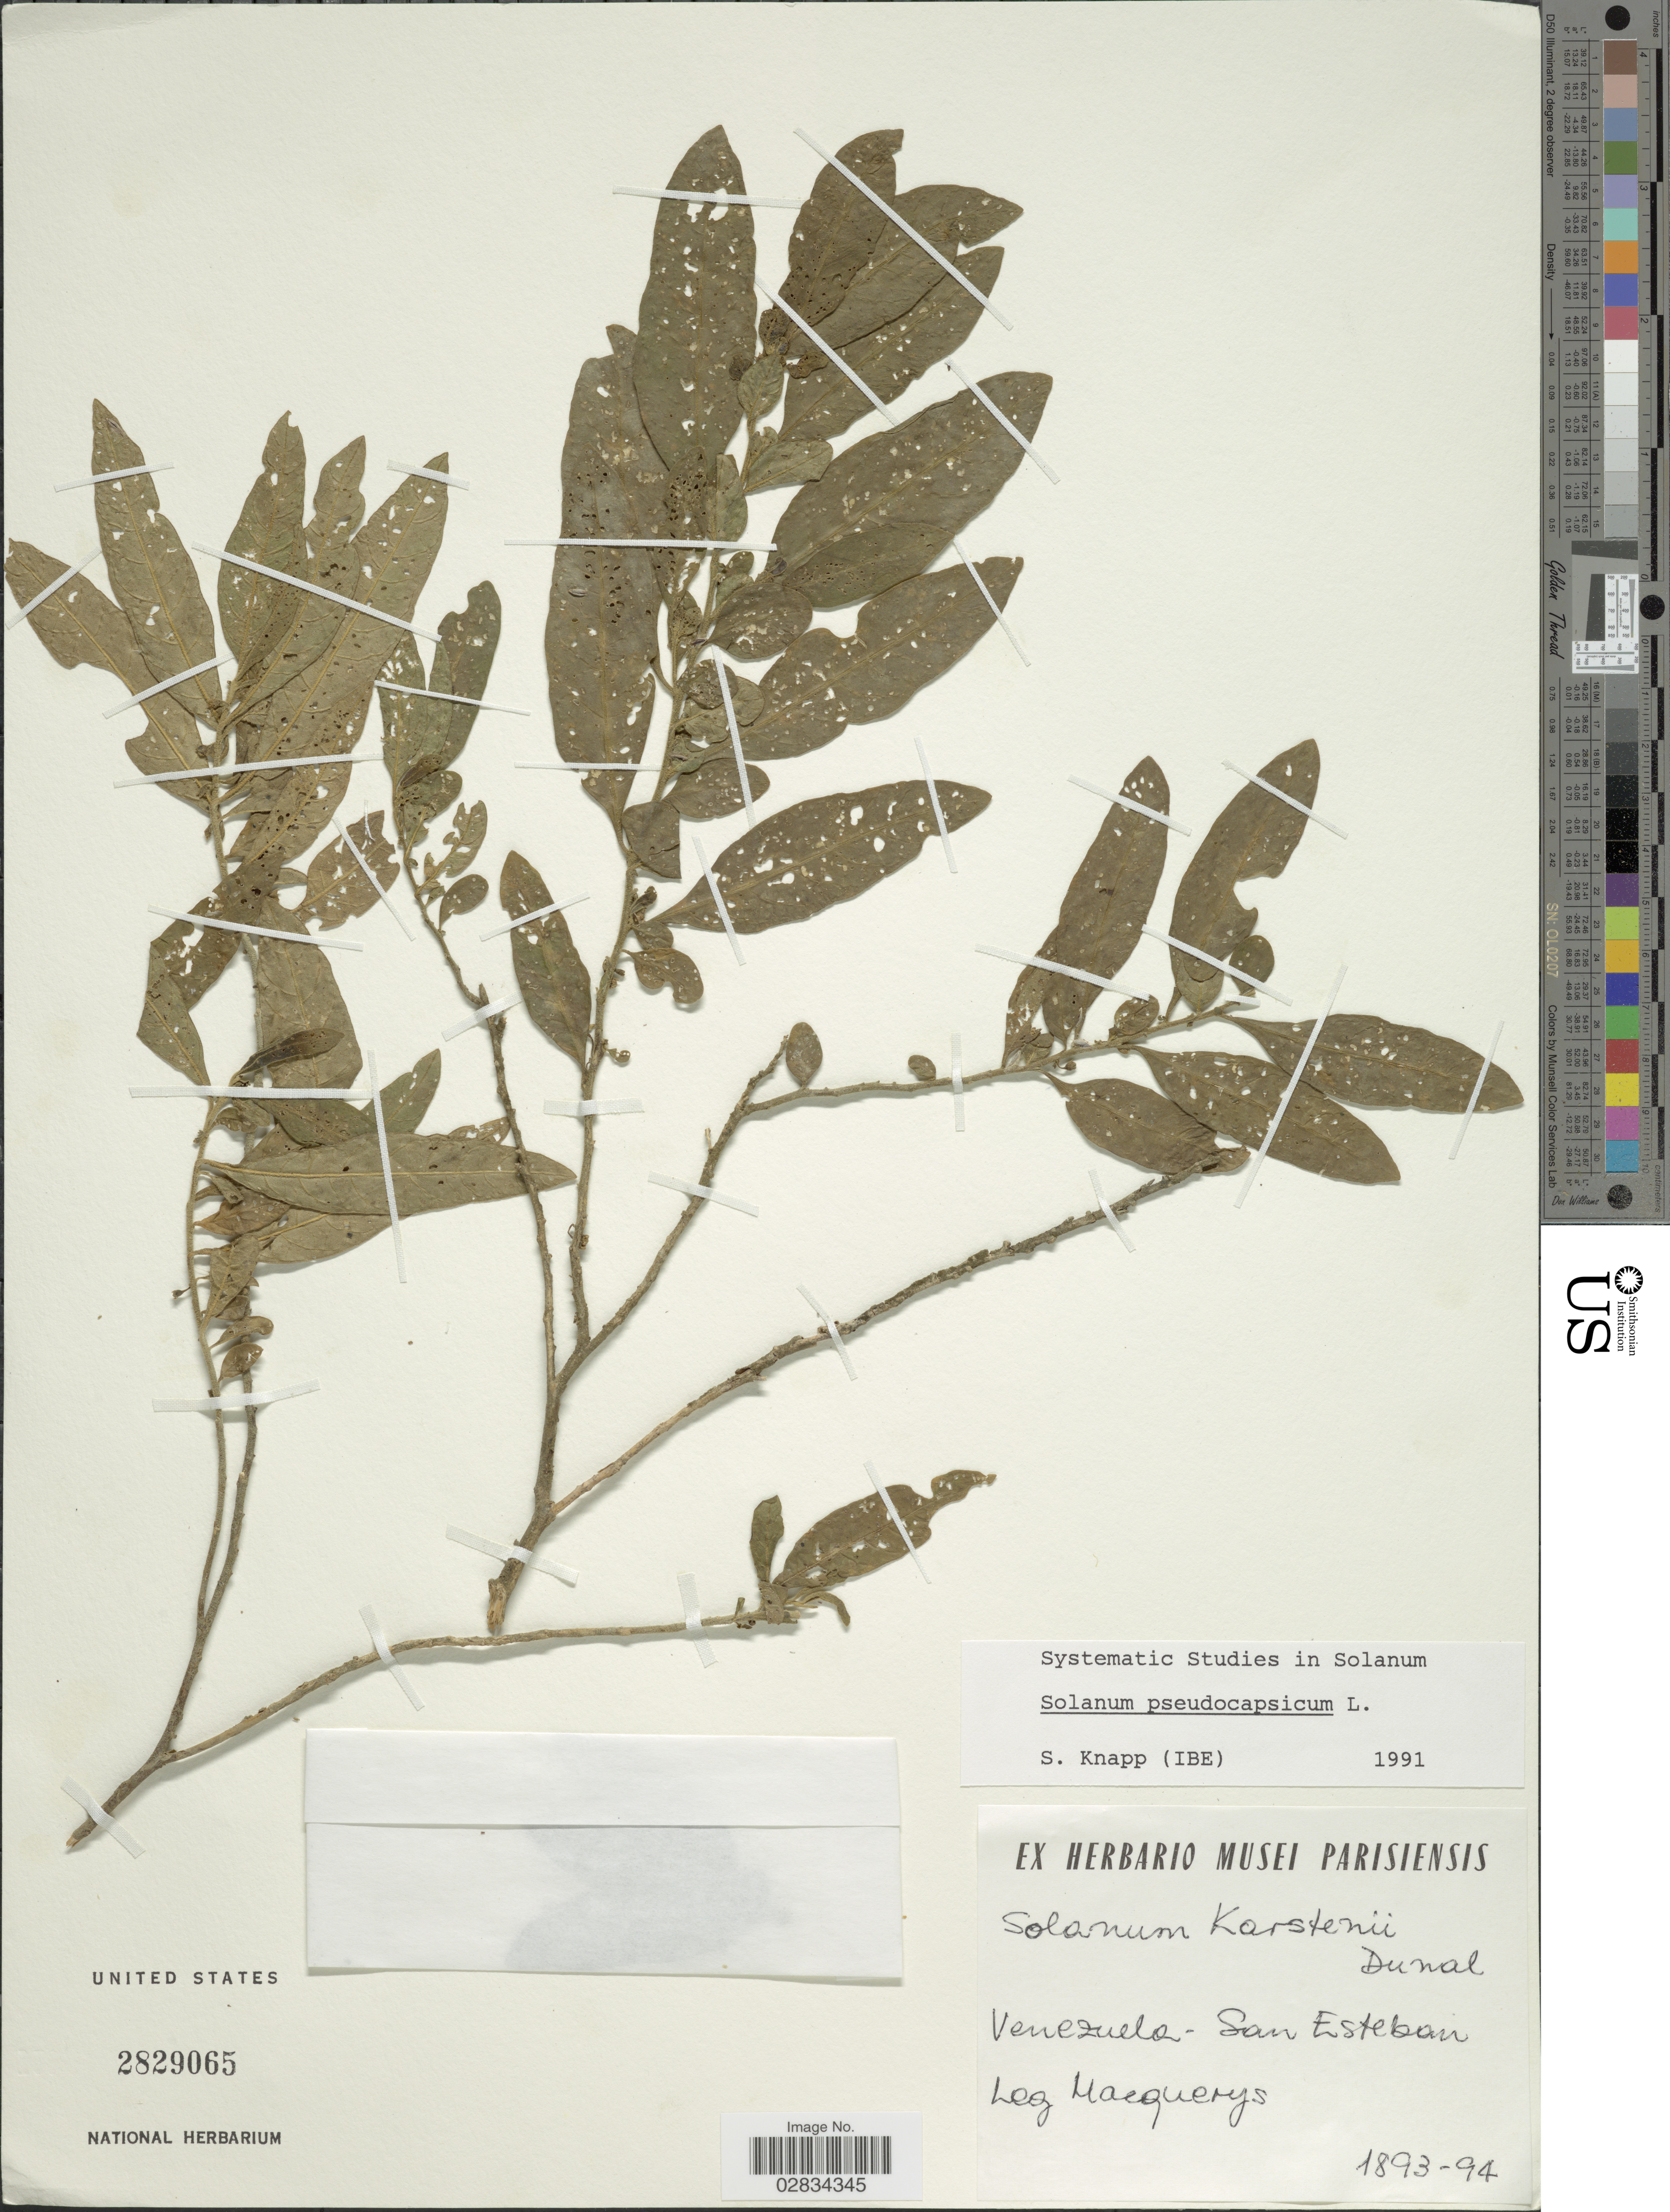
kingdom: Plantae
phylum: Tracheophyta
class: Magnoliopsida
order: Solanales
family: Solanaceae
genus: Solanum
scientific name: Solanum pseudocapsicum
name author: L.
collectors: A. Mocquerys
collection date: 1893/1894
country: Venezuela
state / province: Carabobo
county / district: Puerto Cabello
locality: San Esteban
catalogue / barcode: US 2829065